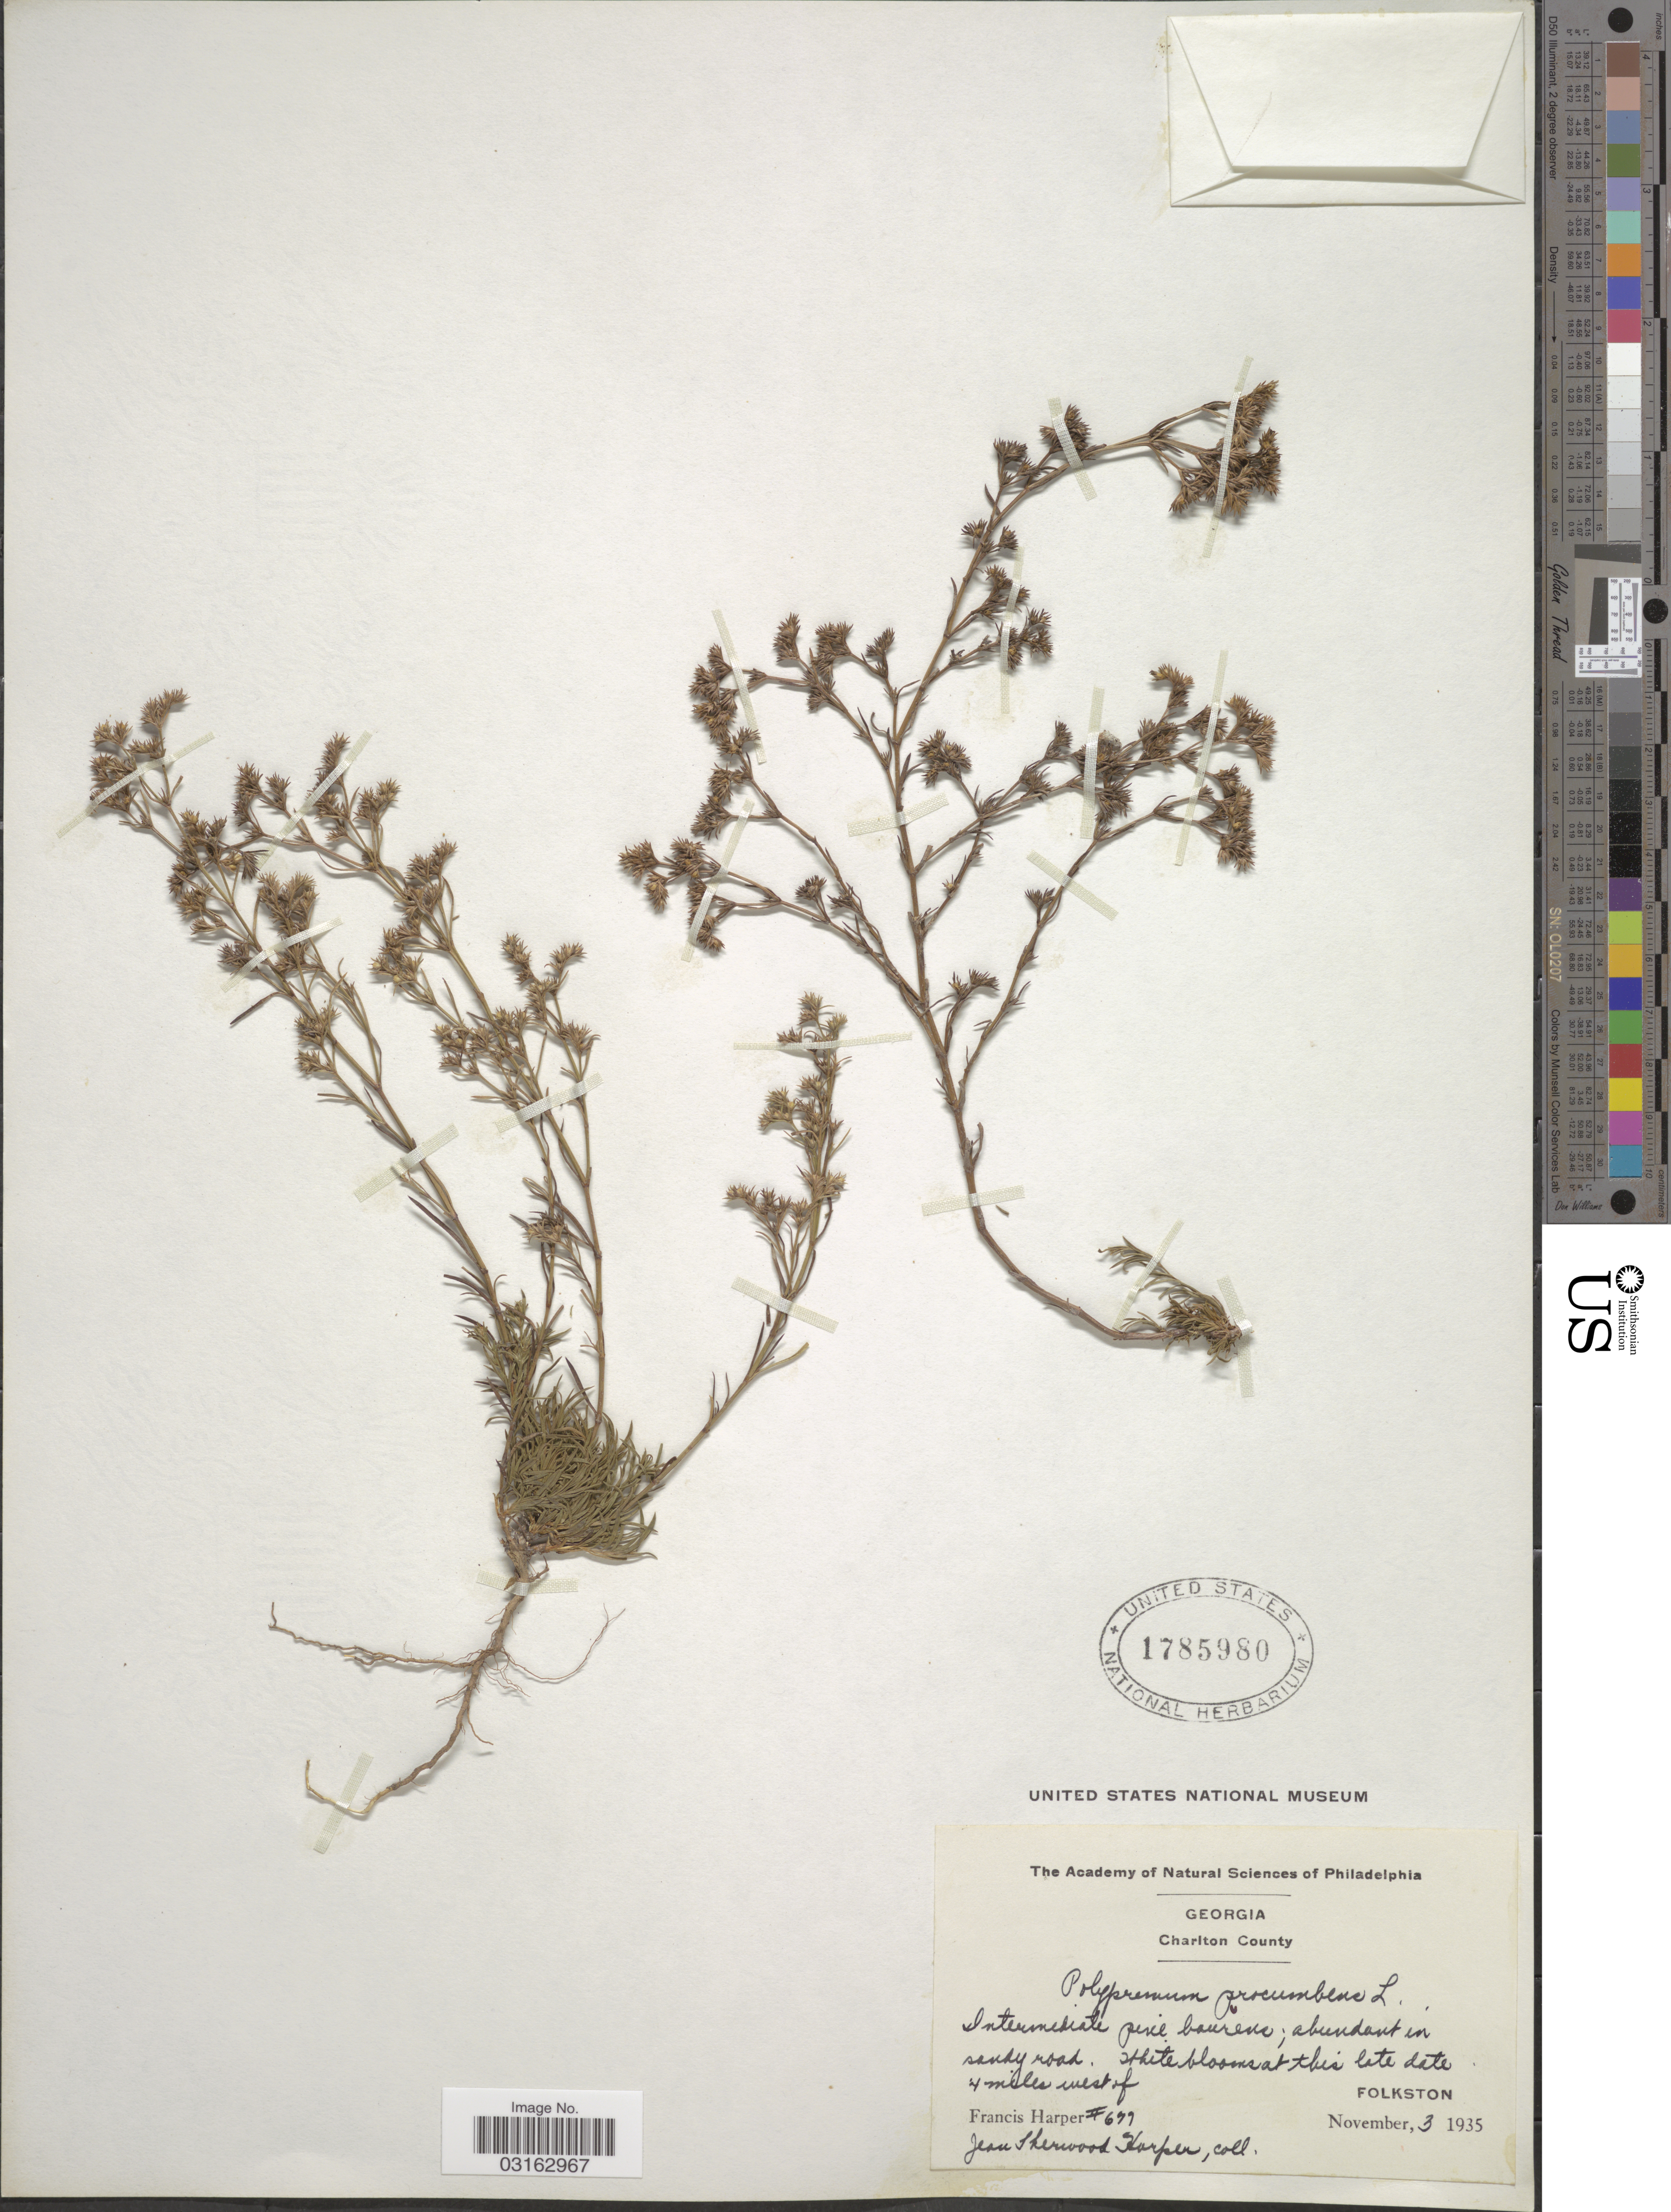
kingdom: Plantae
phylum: Tracheophyta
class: Magnoliopsida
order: Lamiales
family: Tetrachondraceae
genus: Polypremum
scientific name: Polypremum procumbens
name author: L.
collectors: F. Harper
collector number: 679*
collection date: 1935-11-03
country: United States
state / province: Georgia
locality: Charlton County, 4 miles west of Folkston.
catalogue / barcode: US 1785980